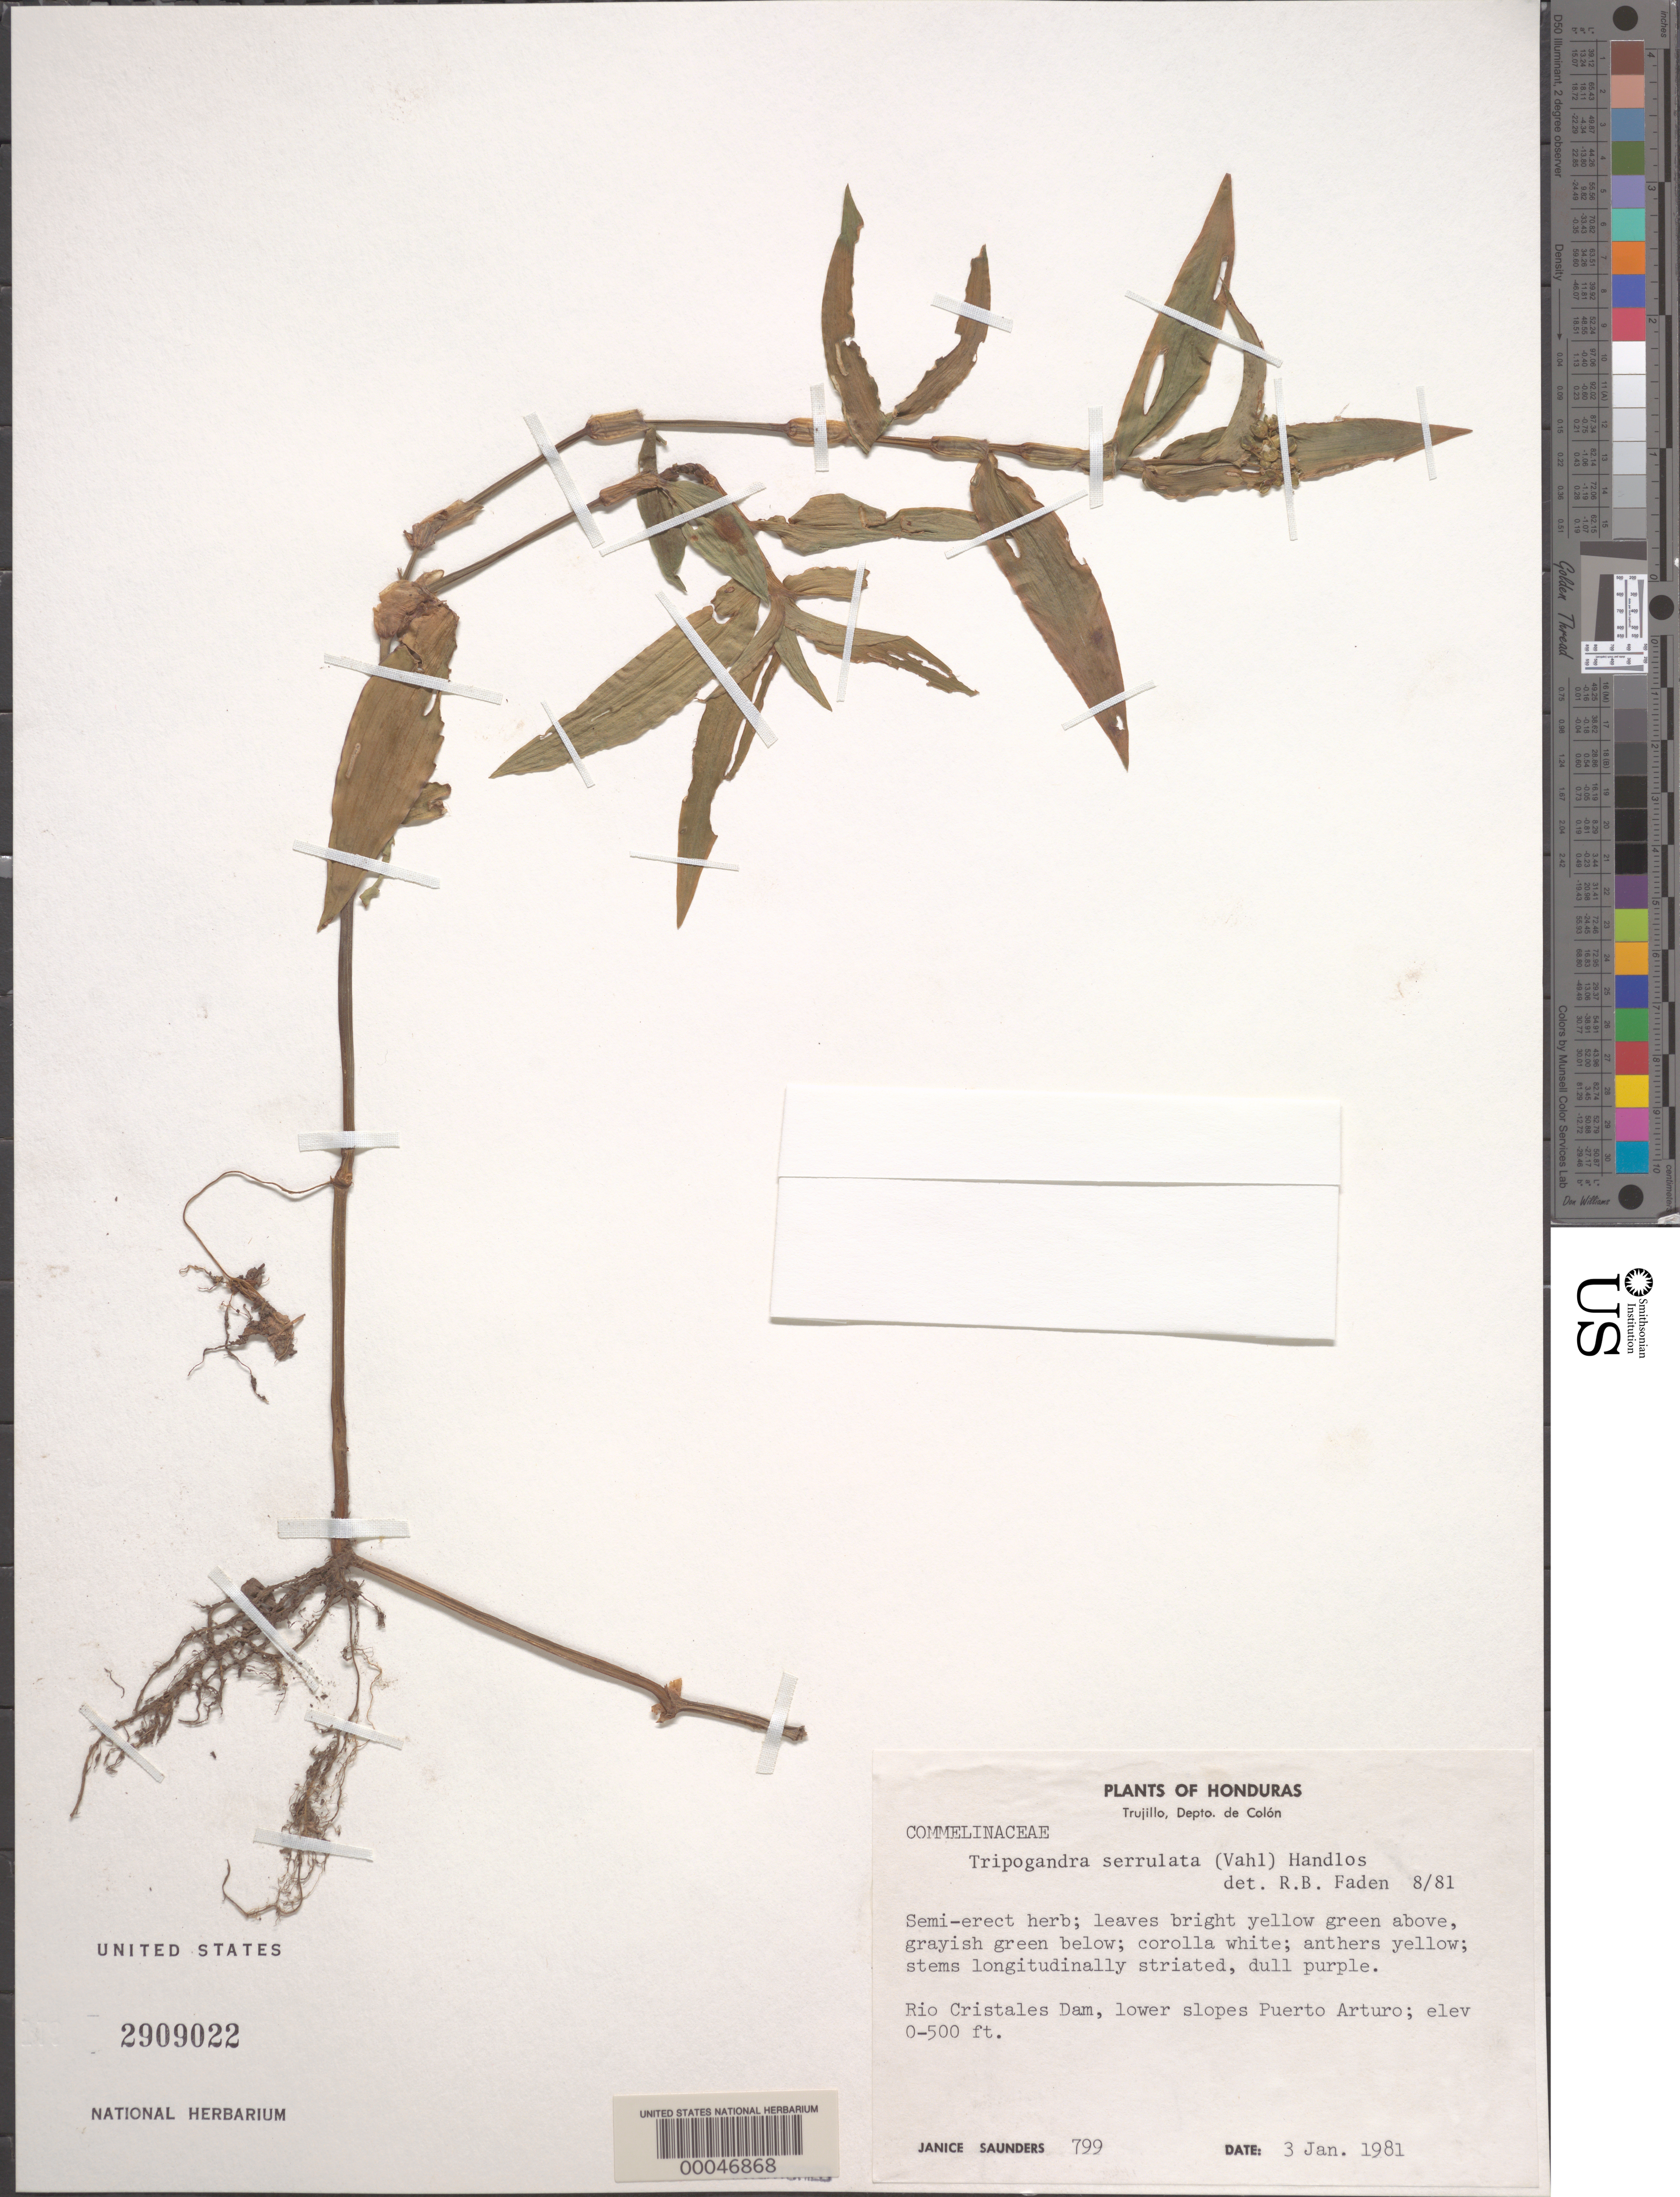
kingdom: Plantae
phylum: Tracheophyta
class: Liliopsida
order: Commelinales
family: Commelinaceae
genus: Tripogandra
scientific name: Tripogandra serrulata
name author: (Vahl) Handlos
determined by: Faden, Robert B., (US), Smithsonian Institution - National Museum of Natural History (UNITED STATES)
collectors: J. Saunders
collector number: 799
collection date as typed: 03 Jan 1981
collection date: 1981-01-03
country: Honduras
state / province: Colón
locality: Rio Cristales dam, Puerto Arturo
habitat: Slopes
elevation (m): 0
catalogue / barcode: US 2909022